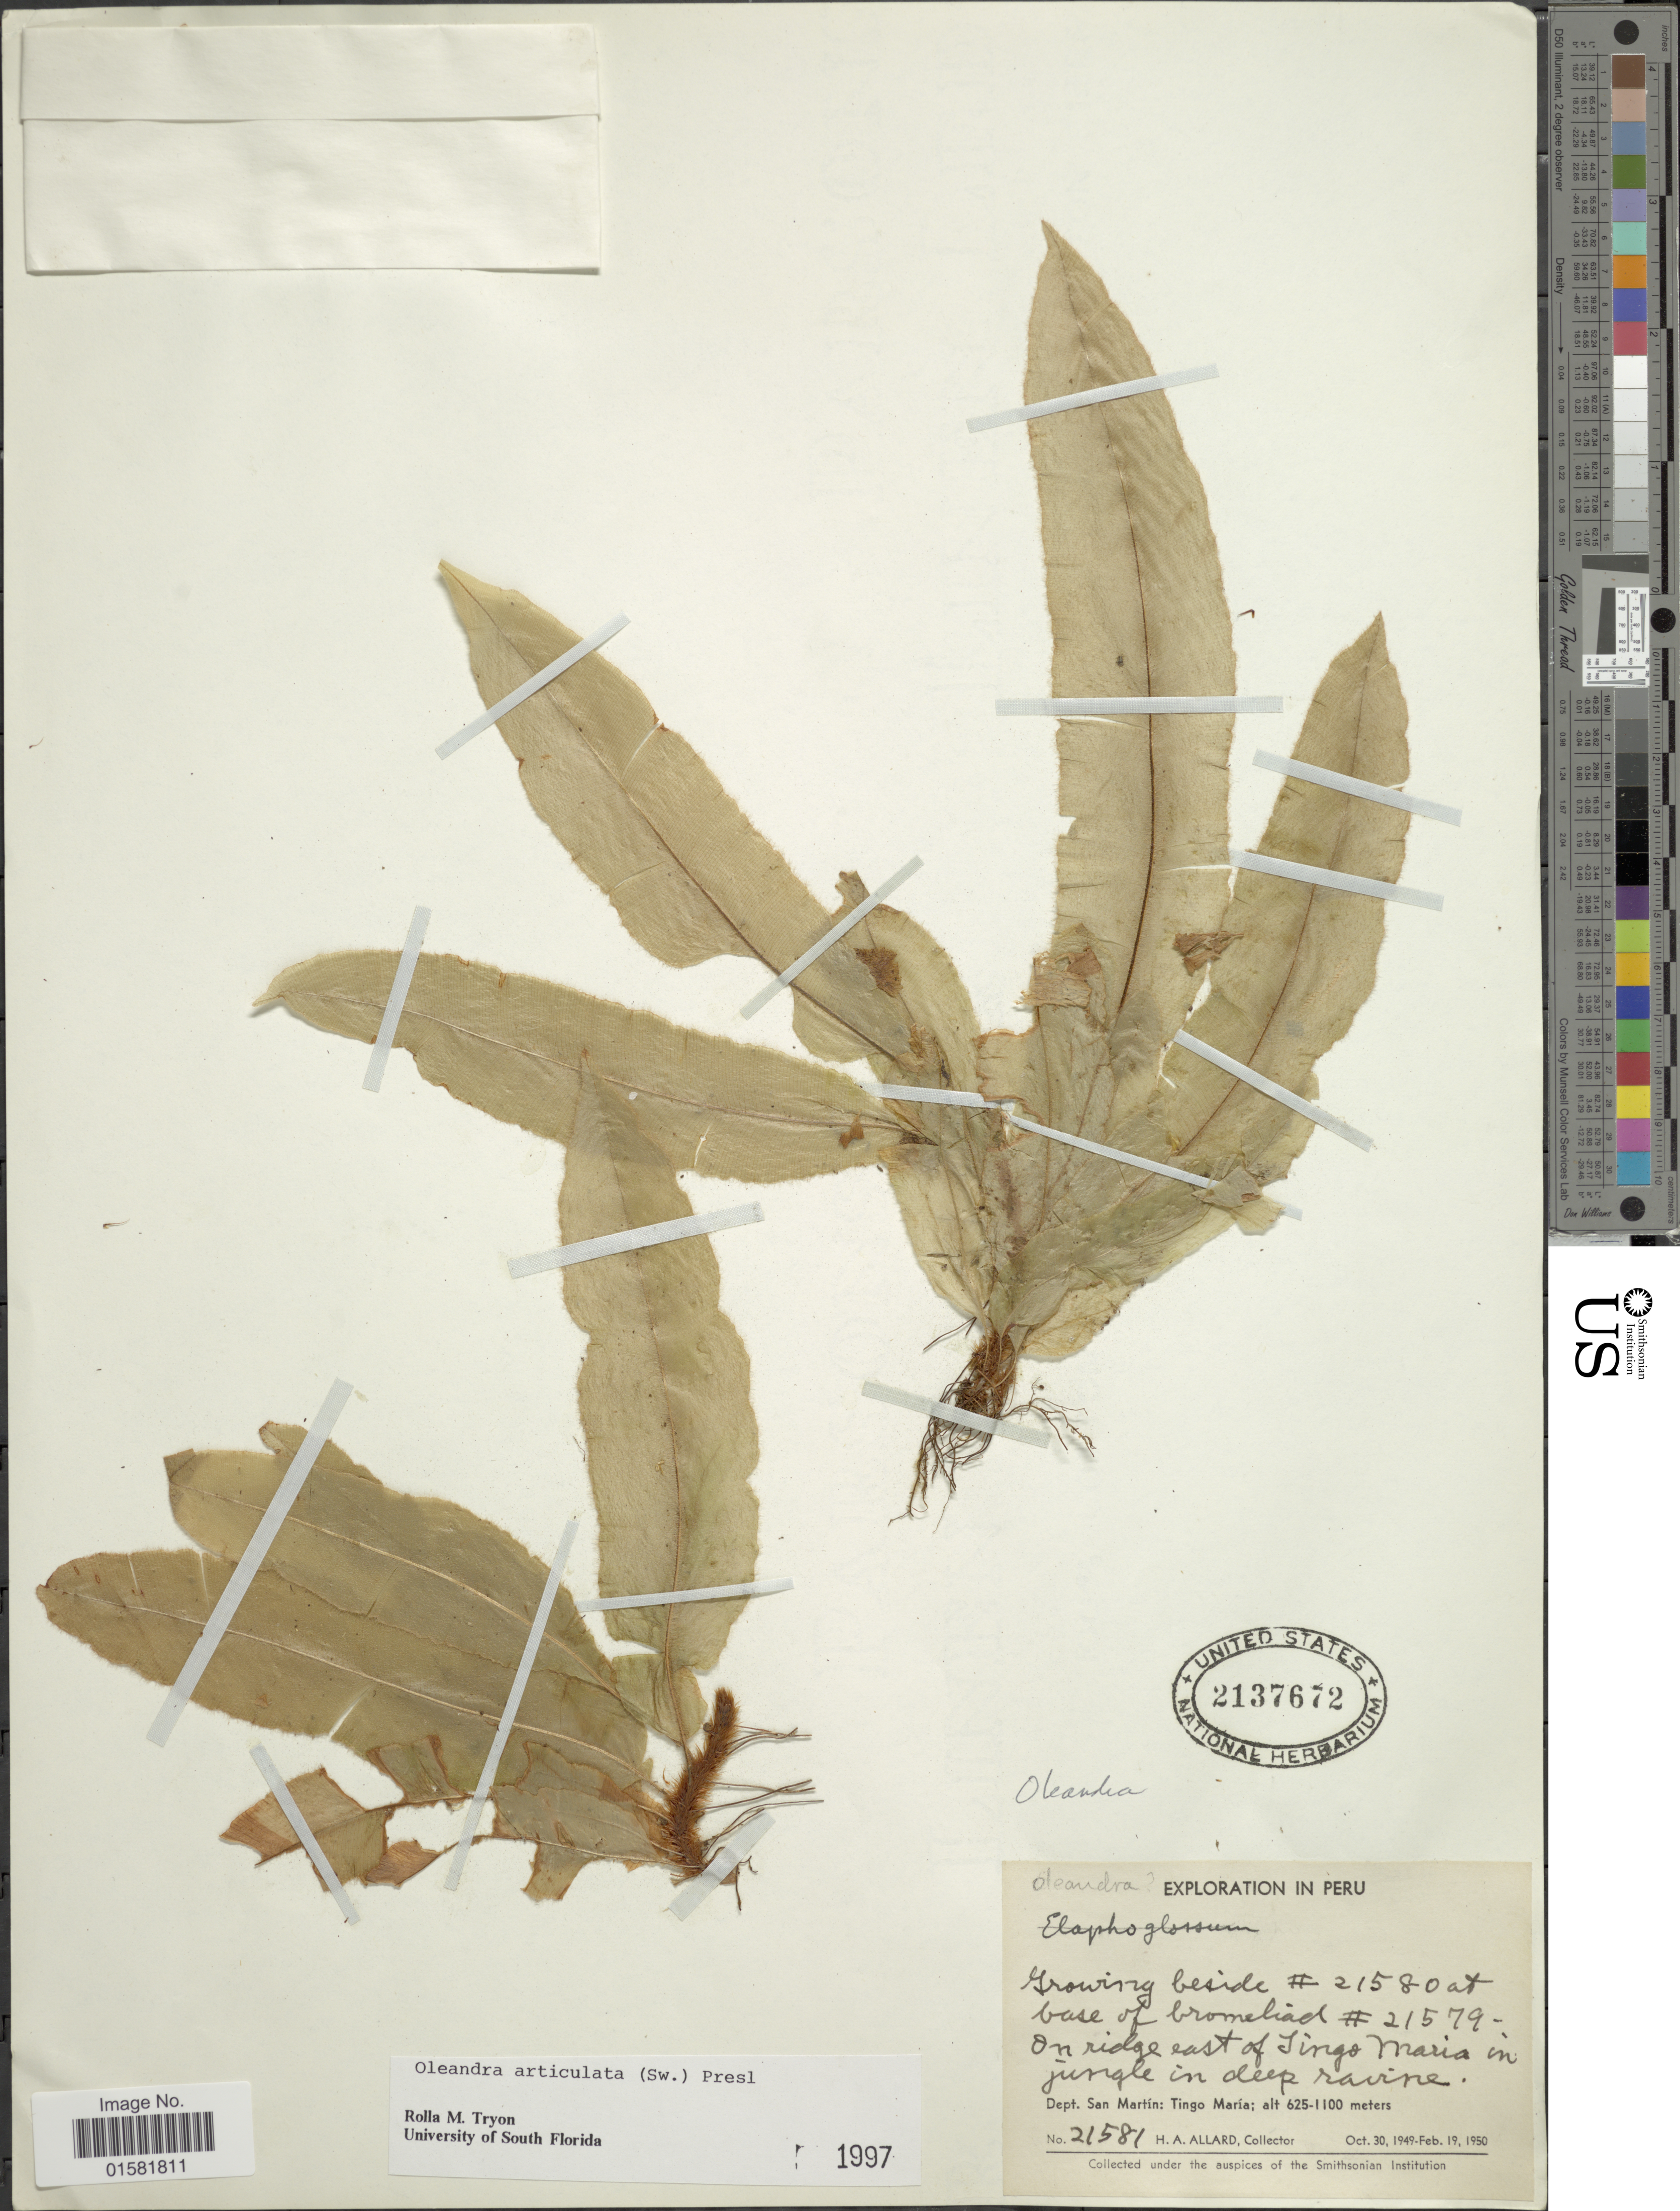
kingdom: Plantae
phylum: Tracheophyta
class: Polypodiopsida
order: Polypodiales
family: Oleandraceae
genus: Oleandra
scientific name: Oleandra articulata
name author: (Sw.) C. Presl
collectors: H. A. Allard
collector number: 21581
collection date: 1949-10-30/1950-02-19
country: Peru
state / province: San Martín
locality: Peru, Dept. San Martin: Tingo María, on ridge east of Tingo Maria in jungle in deep ravine.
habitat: on ridge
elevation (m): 625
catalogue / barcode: US 2137672